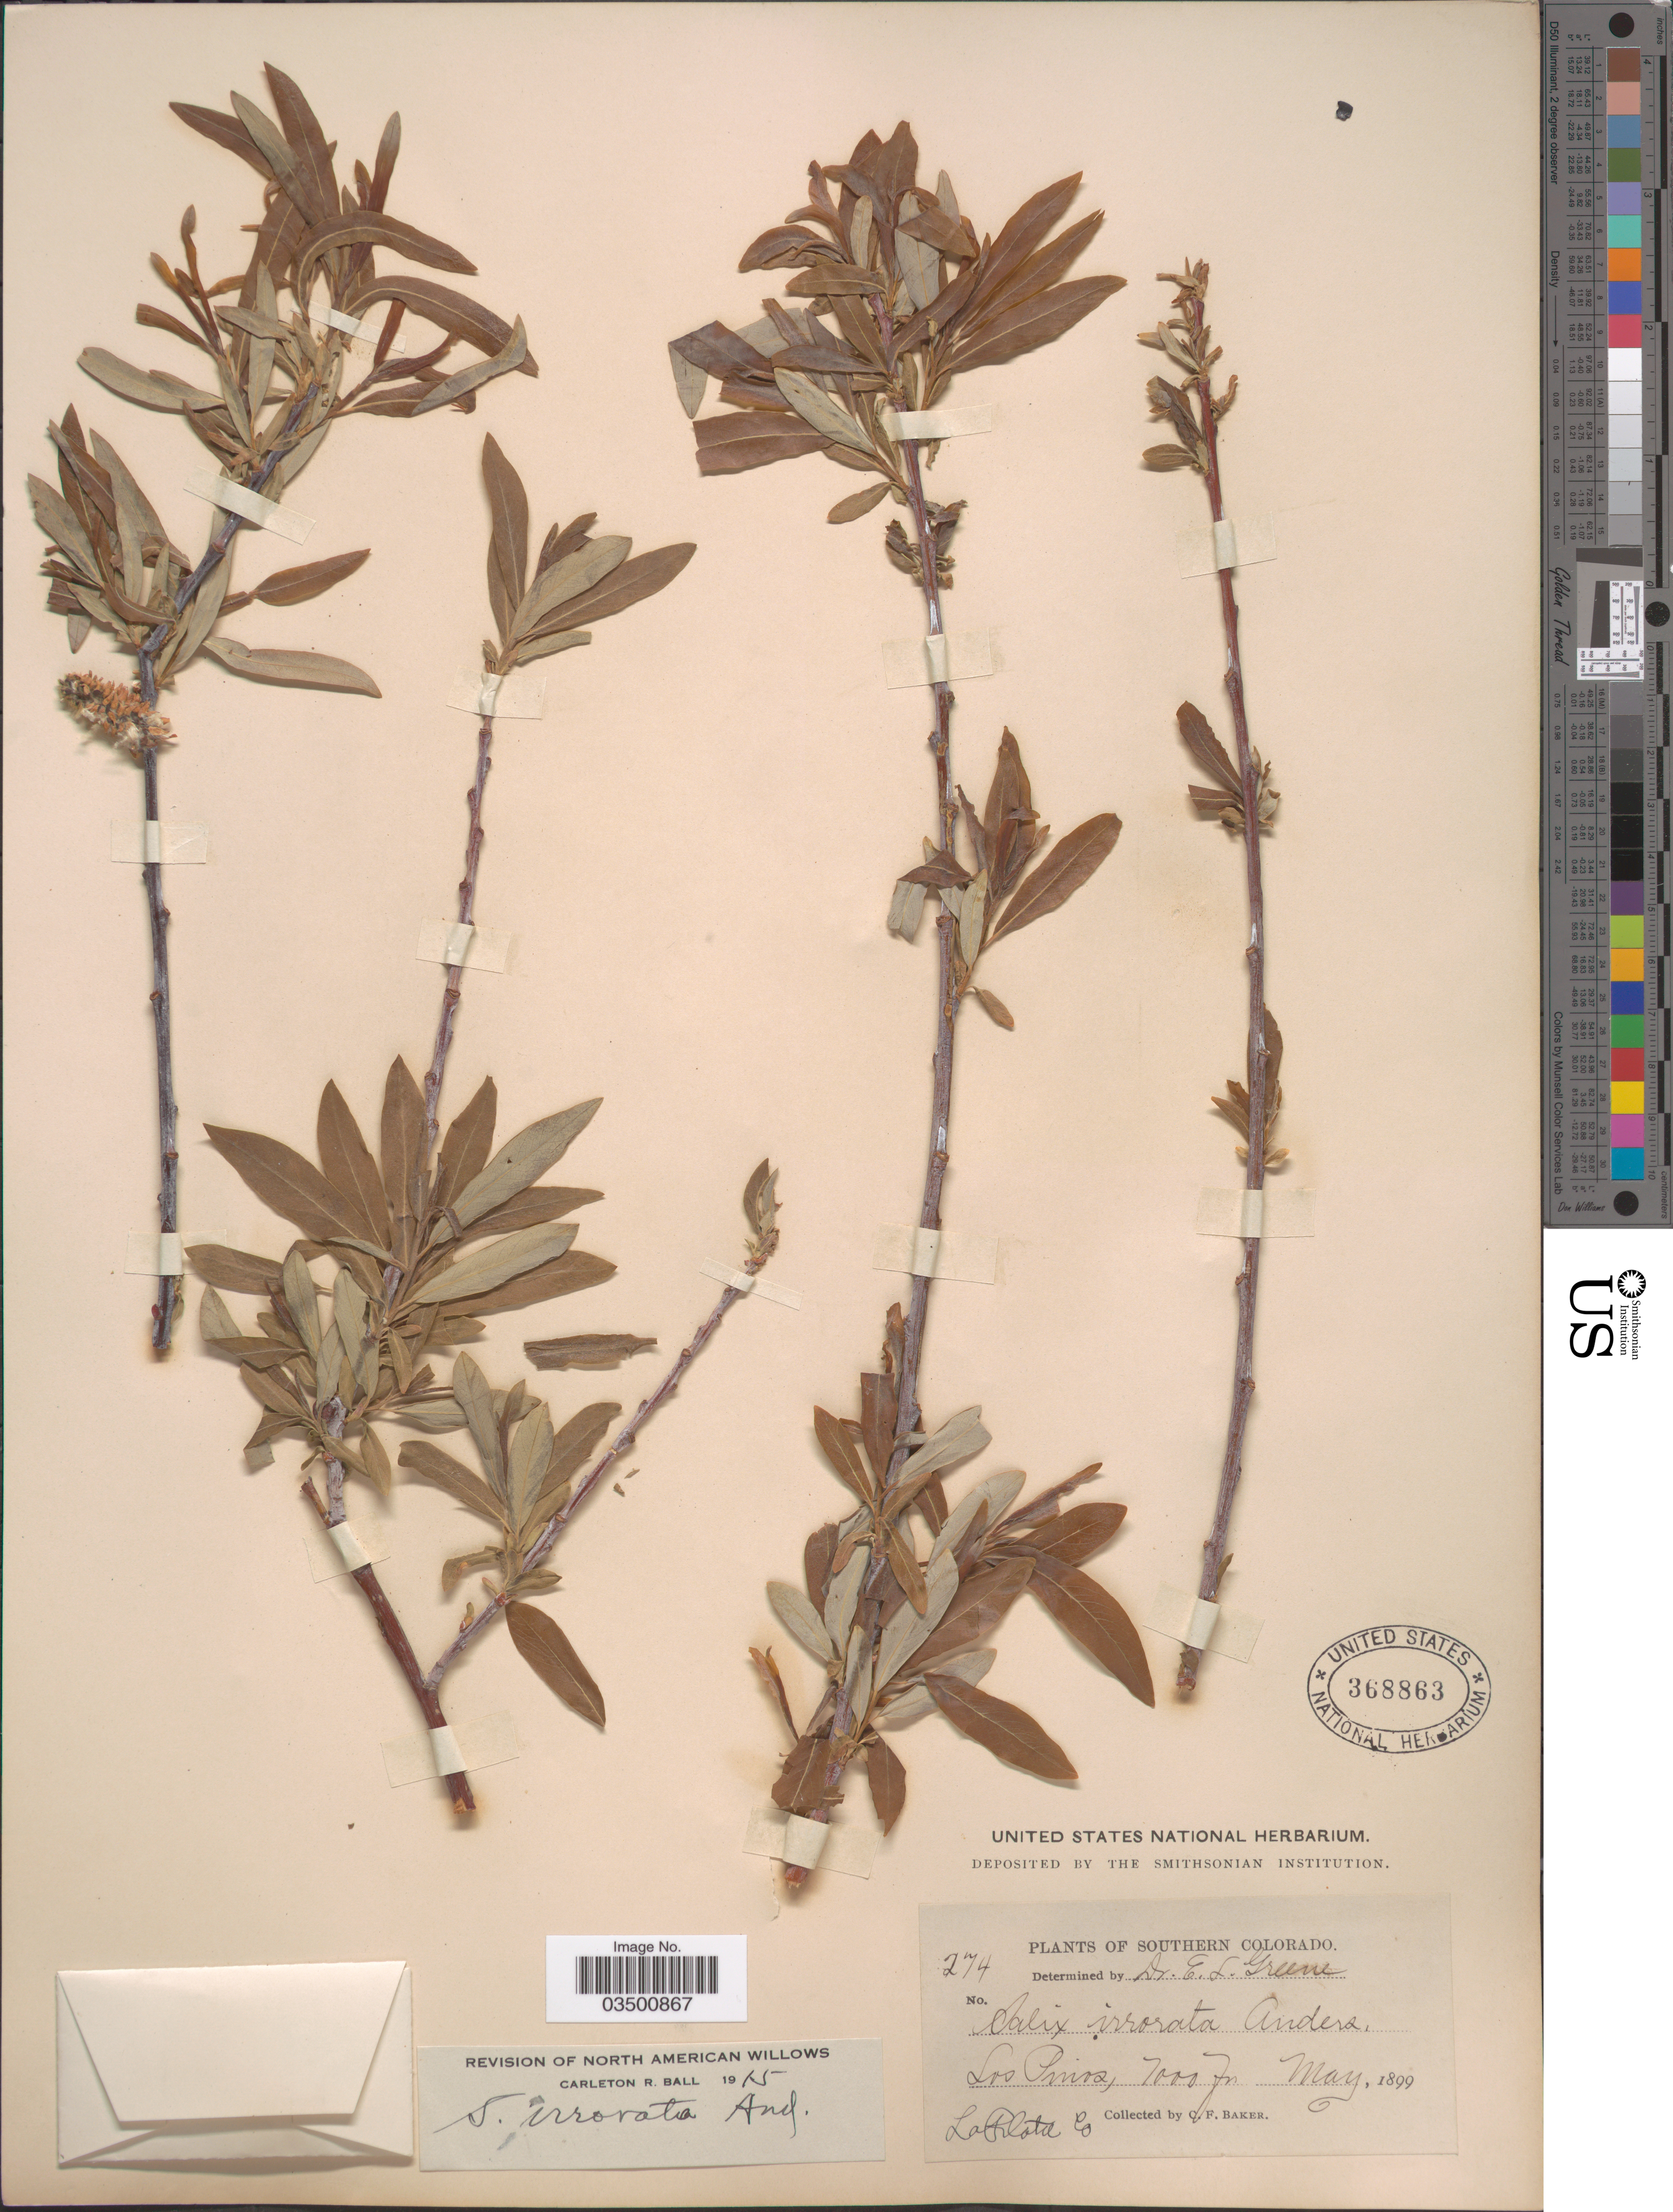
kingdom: Plantae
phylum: Tracheophyta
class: Magnoliopsida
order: Malpighiales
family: Salicaceae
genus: Salix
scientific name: Salix irrorata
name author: Andersson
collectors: C. F. Baker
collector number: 274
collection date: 1899-05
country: United States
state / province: Colorado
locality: Southern Colorado. Los Pinos. La Plata Co.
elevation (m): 2134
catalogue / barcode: US 368863